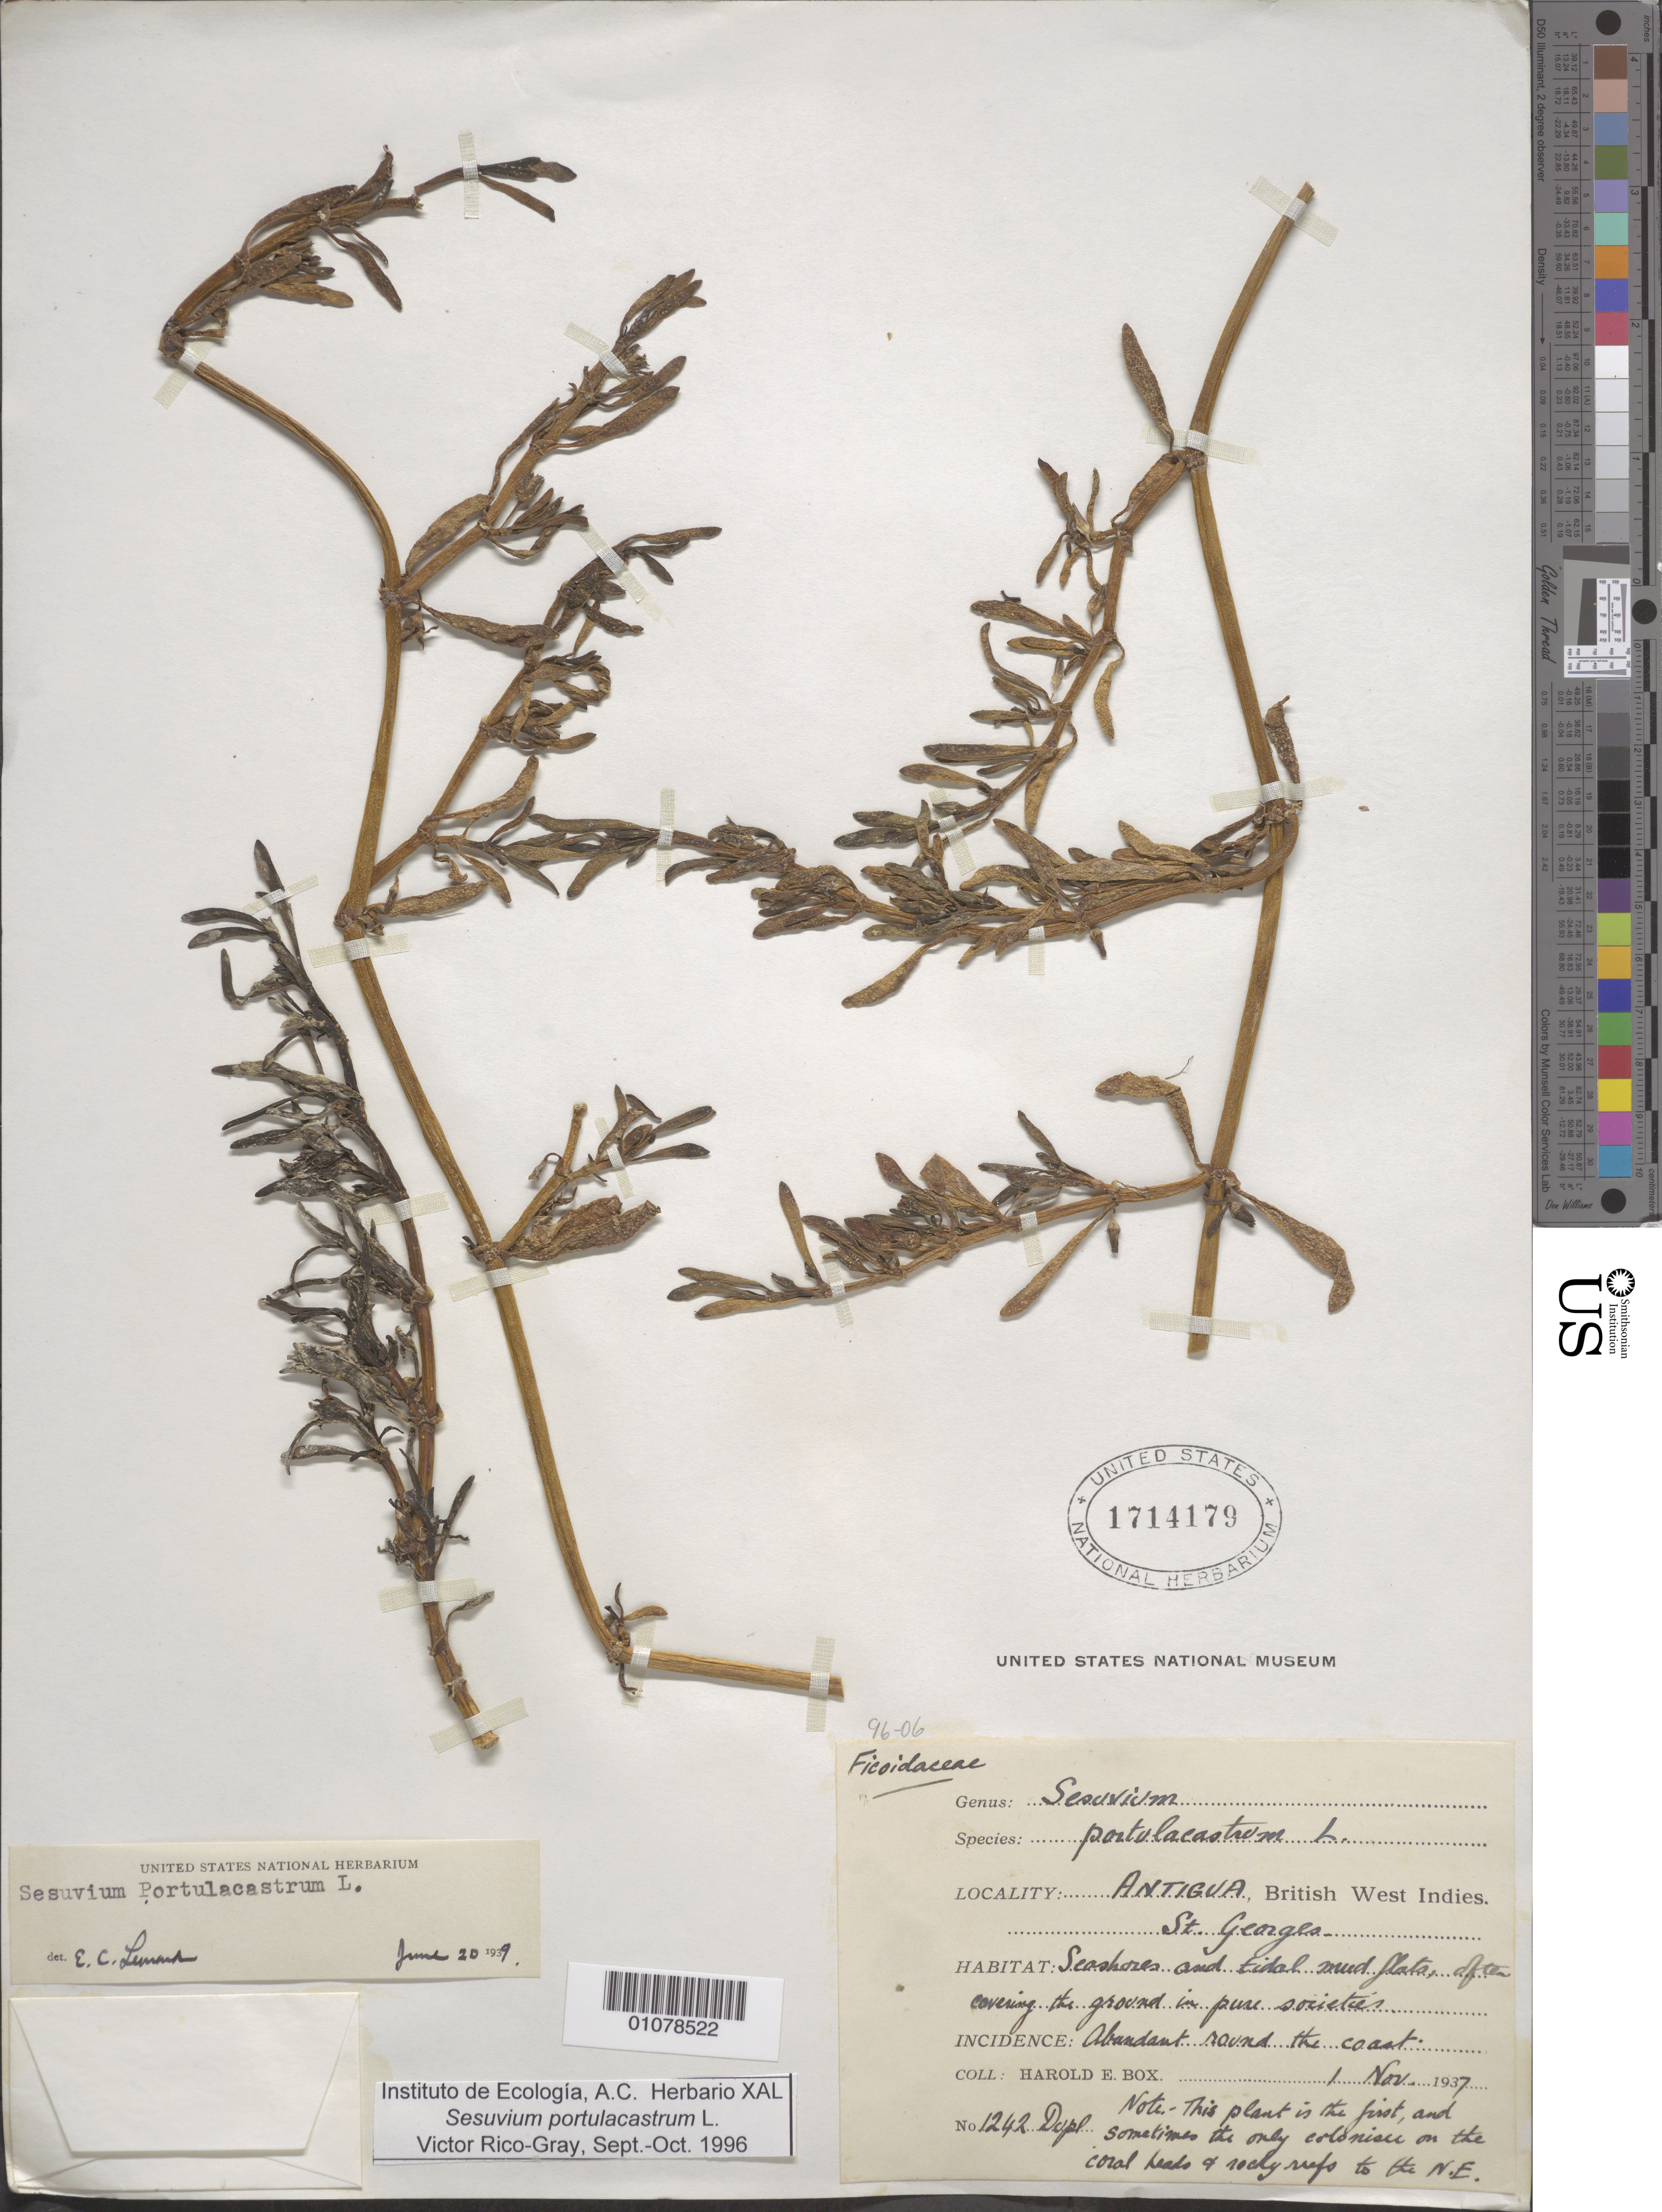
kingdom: Plantae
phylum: Tracheophyta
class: Magnoliopsida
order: Caryophyllales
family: Aizoaceae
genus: Sesuvium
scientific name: Sesuvium portulacastrum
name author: (L.) L.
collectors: H. E. Box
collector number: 1242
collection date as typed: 01 Nov 1937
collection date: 1937-11-01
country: Antigua and Barbuda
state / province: Saint George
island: Antigua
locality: St. George's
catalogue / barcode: US 1714179